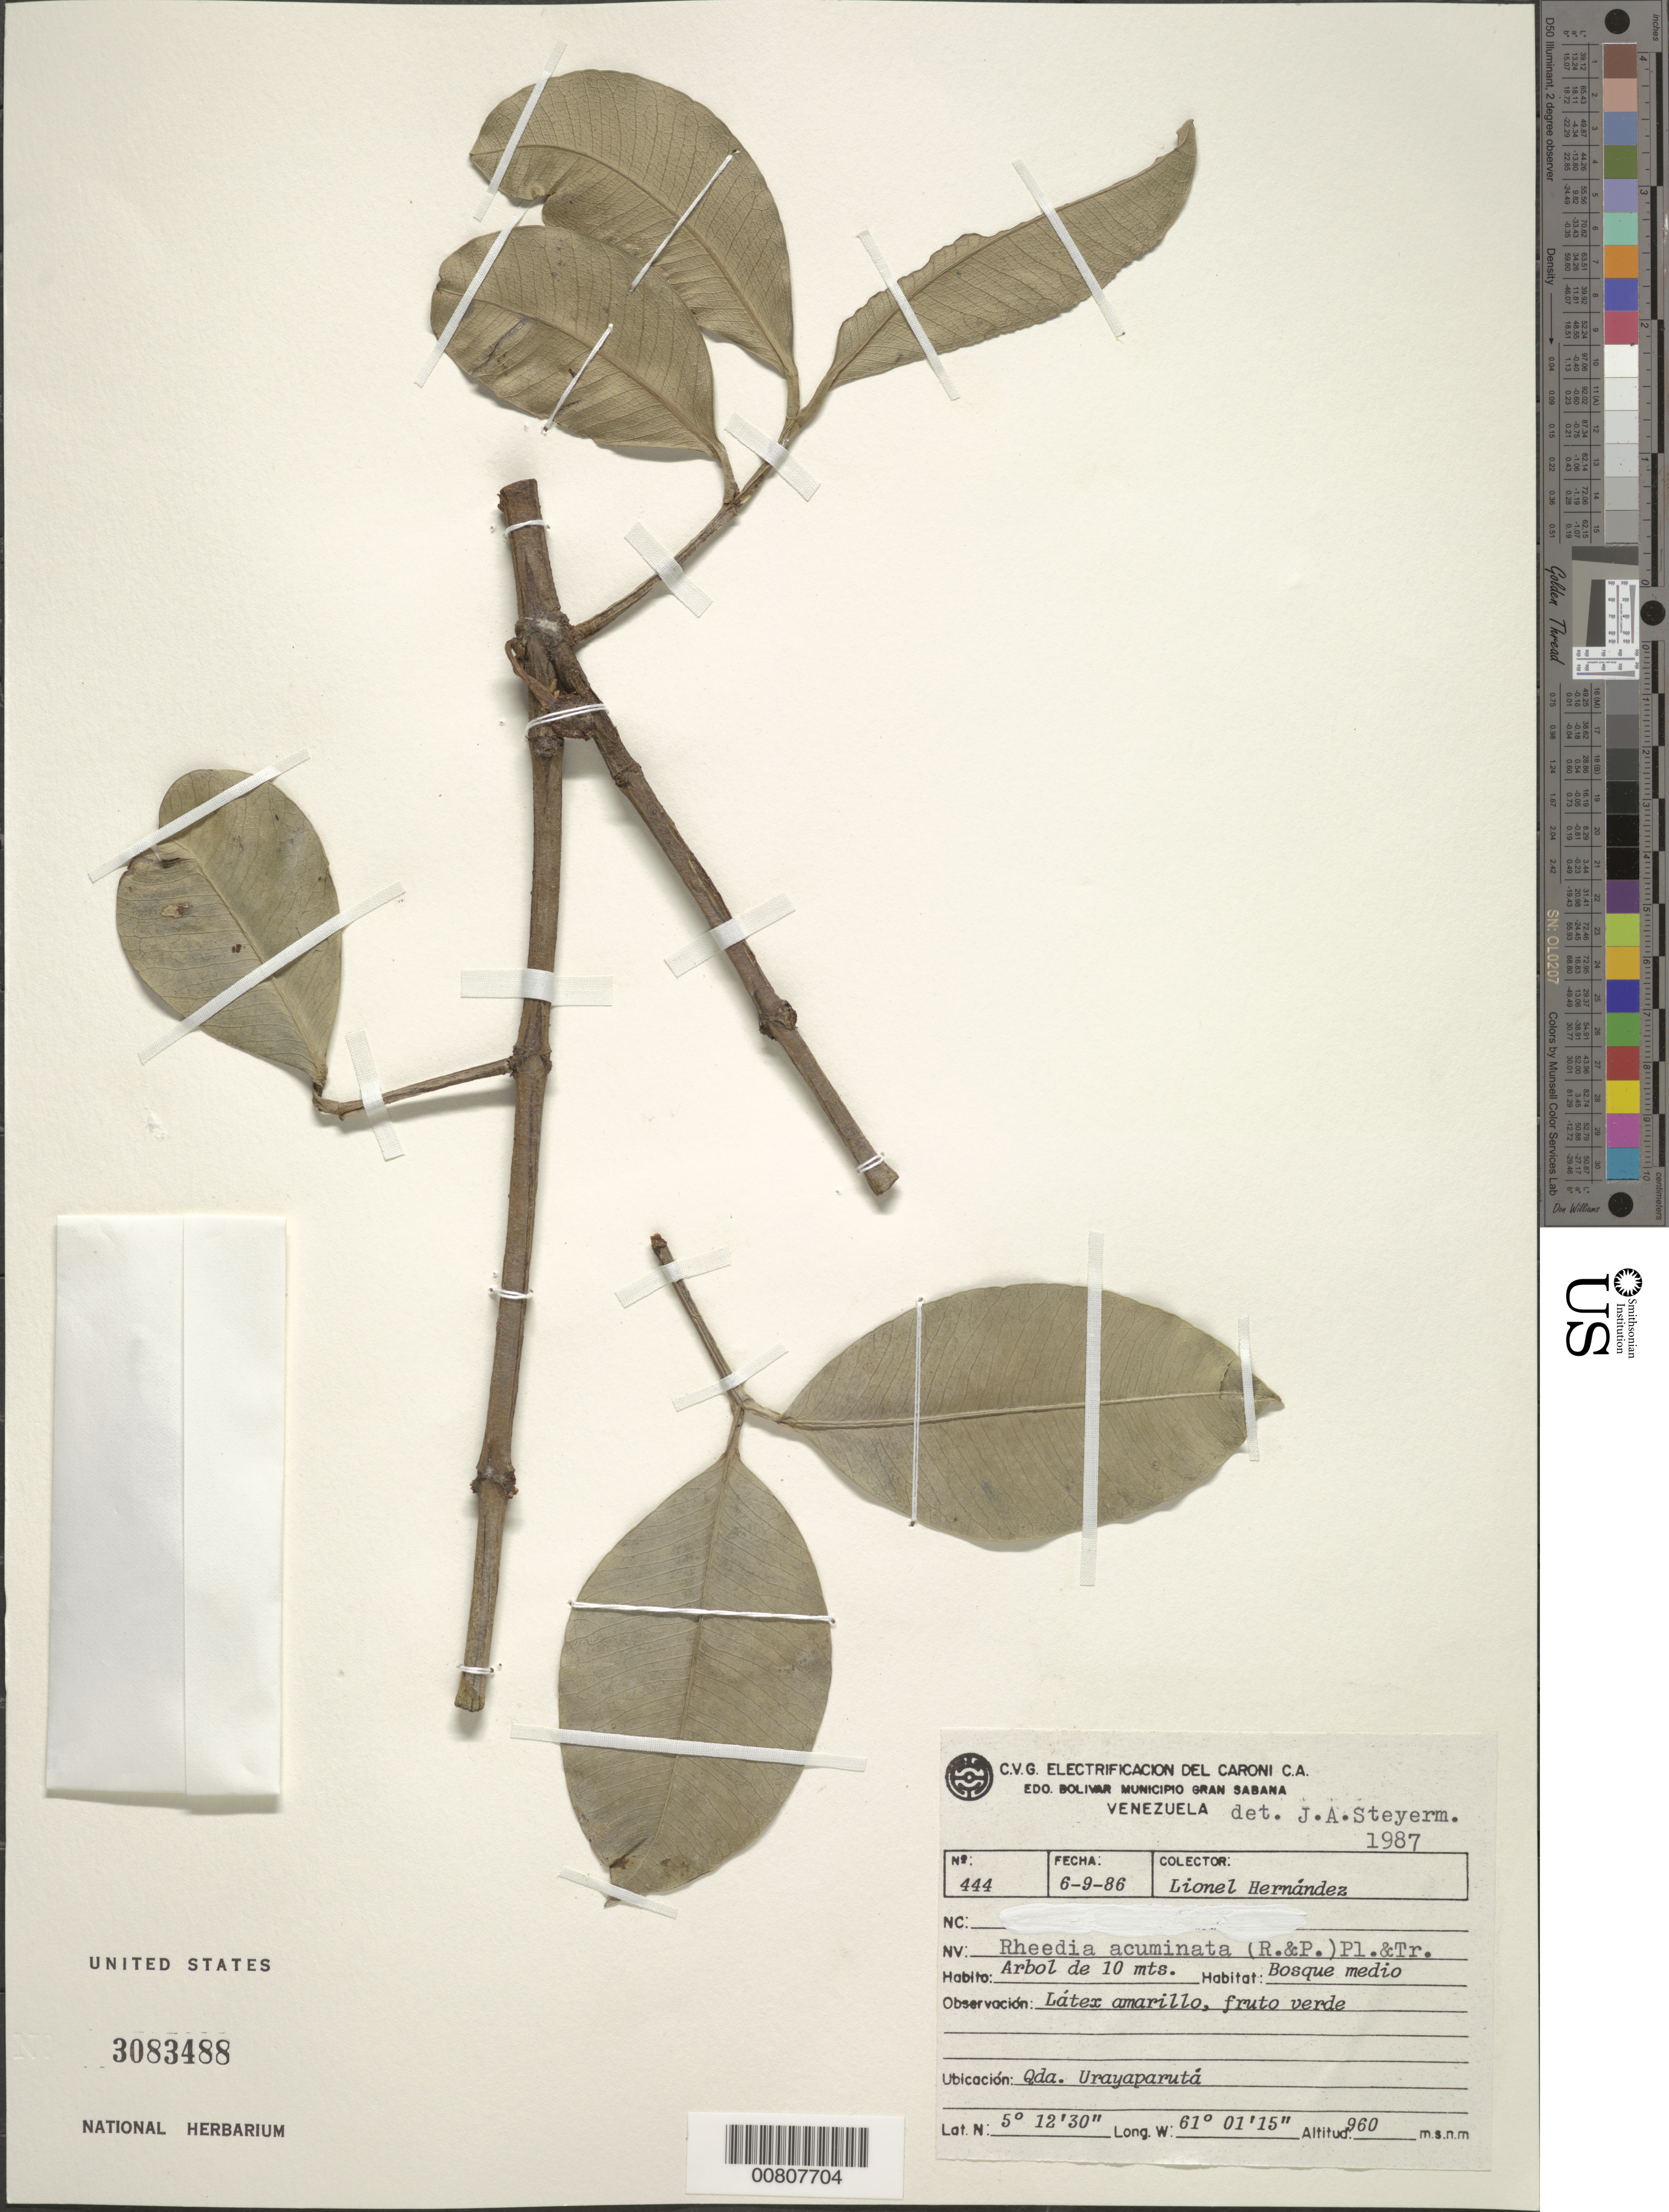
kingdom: Plantae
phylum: Tracheophyta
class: Magnoliopsida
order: Malpighiales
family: Clusiaceae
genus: Garcinia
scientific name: Garcinia madruno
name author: (Kunth) Hammel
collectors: L. Hernández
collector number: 444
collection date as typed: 6-Sep-86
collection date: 1986-09-06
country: Venezuela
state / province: Bolívar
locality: Gran Sabana, Quebrada Urayaparutá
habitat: Bosque medio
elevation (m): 960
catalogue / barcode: US 3083488